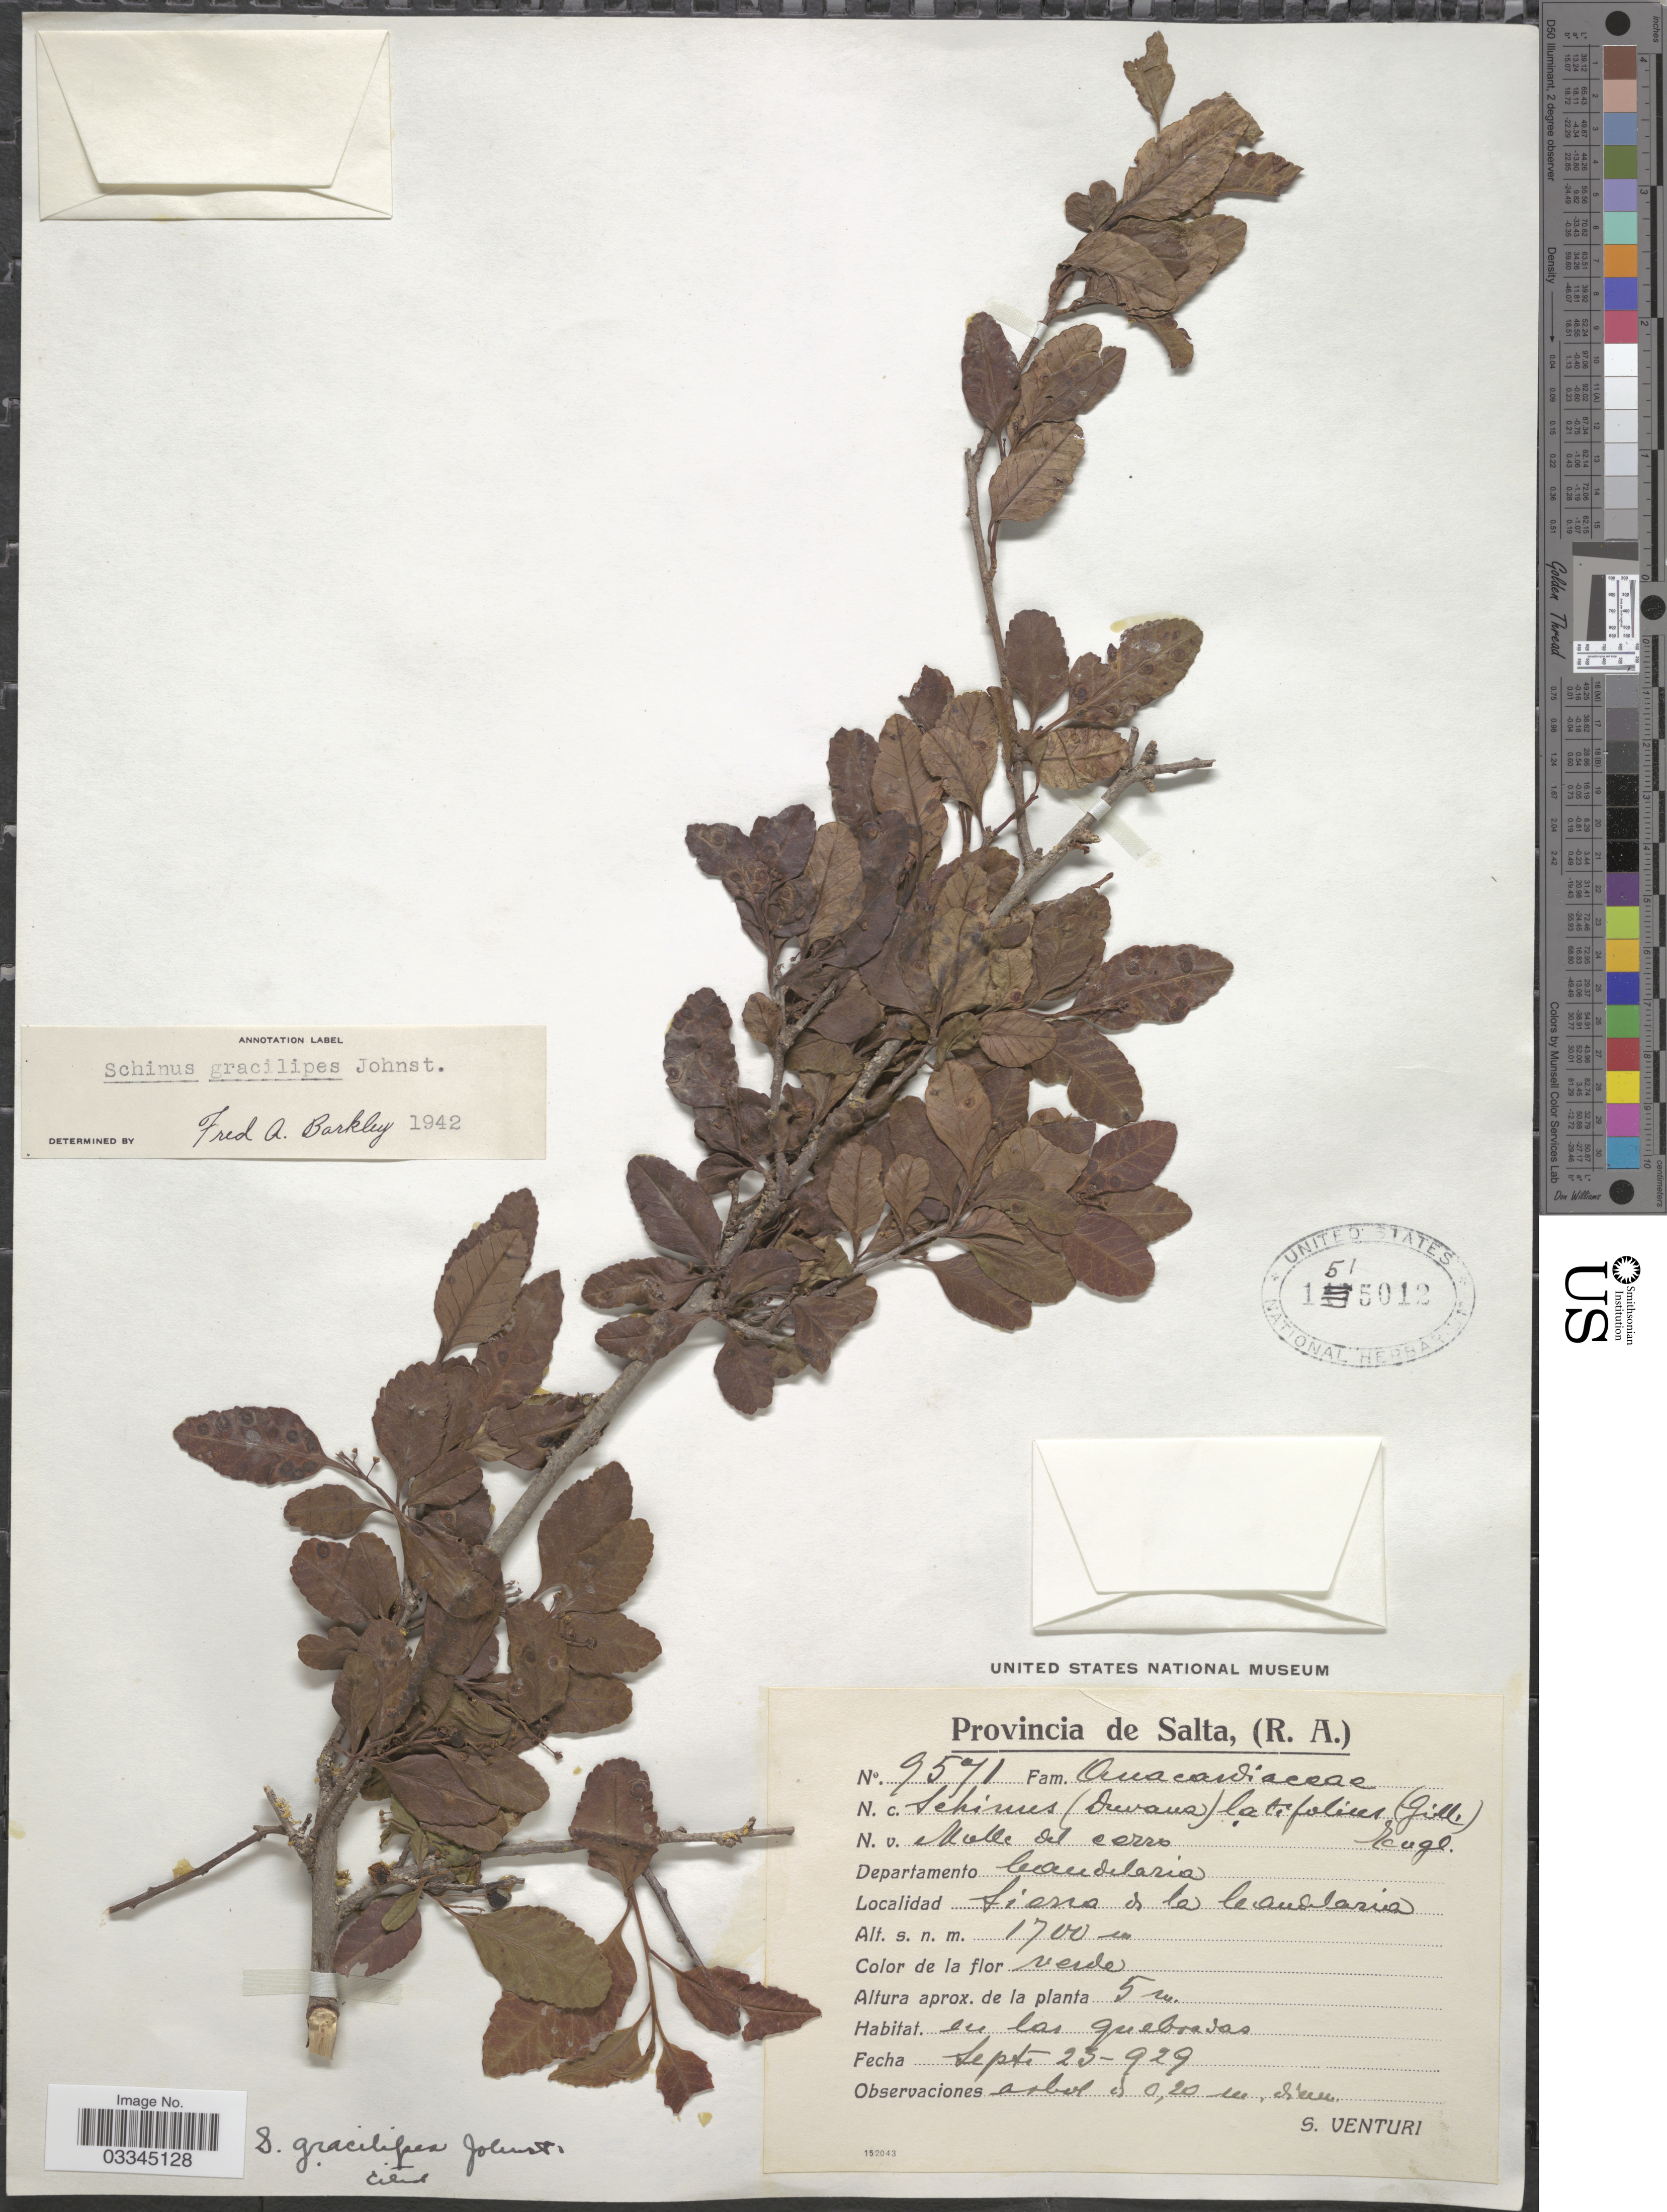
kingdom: Plantae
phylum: Tracheophyta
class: Magnoliopsida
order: Sapindales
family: Anacardiaceae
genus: Schinus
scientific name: Schinus gracilipes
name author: I.M. Johnst.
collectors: S. Venturi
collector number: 9571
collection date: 1929-09-25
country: Argentina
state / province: Salta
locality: Departamento Candelaria, Sierra de la Candelaria.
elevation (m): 1700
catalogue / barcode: US 1515012